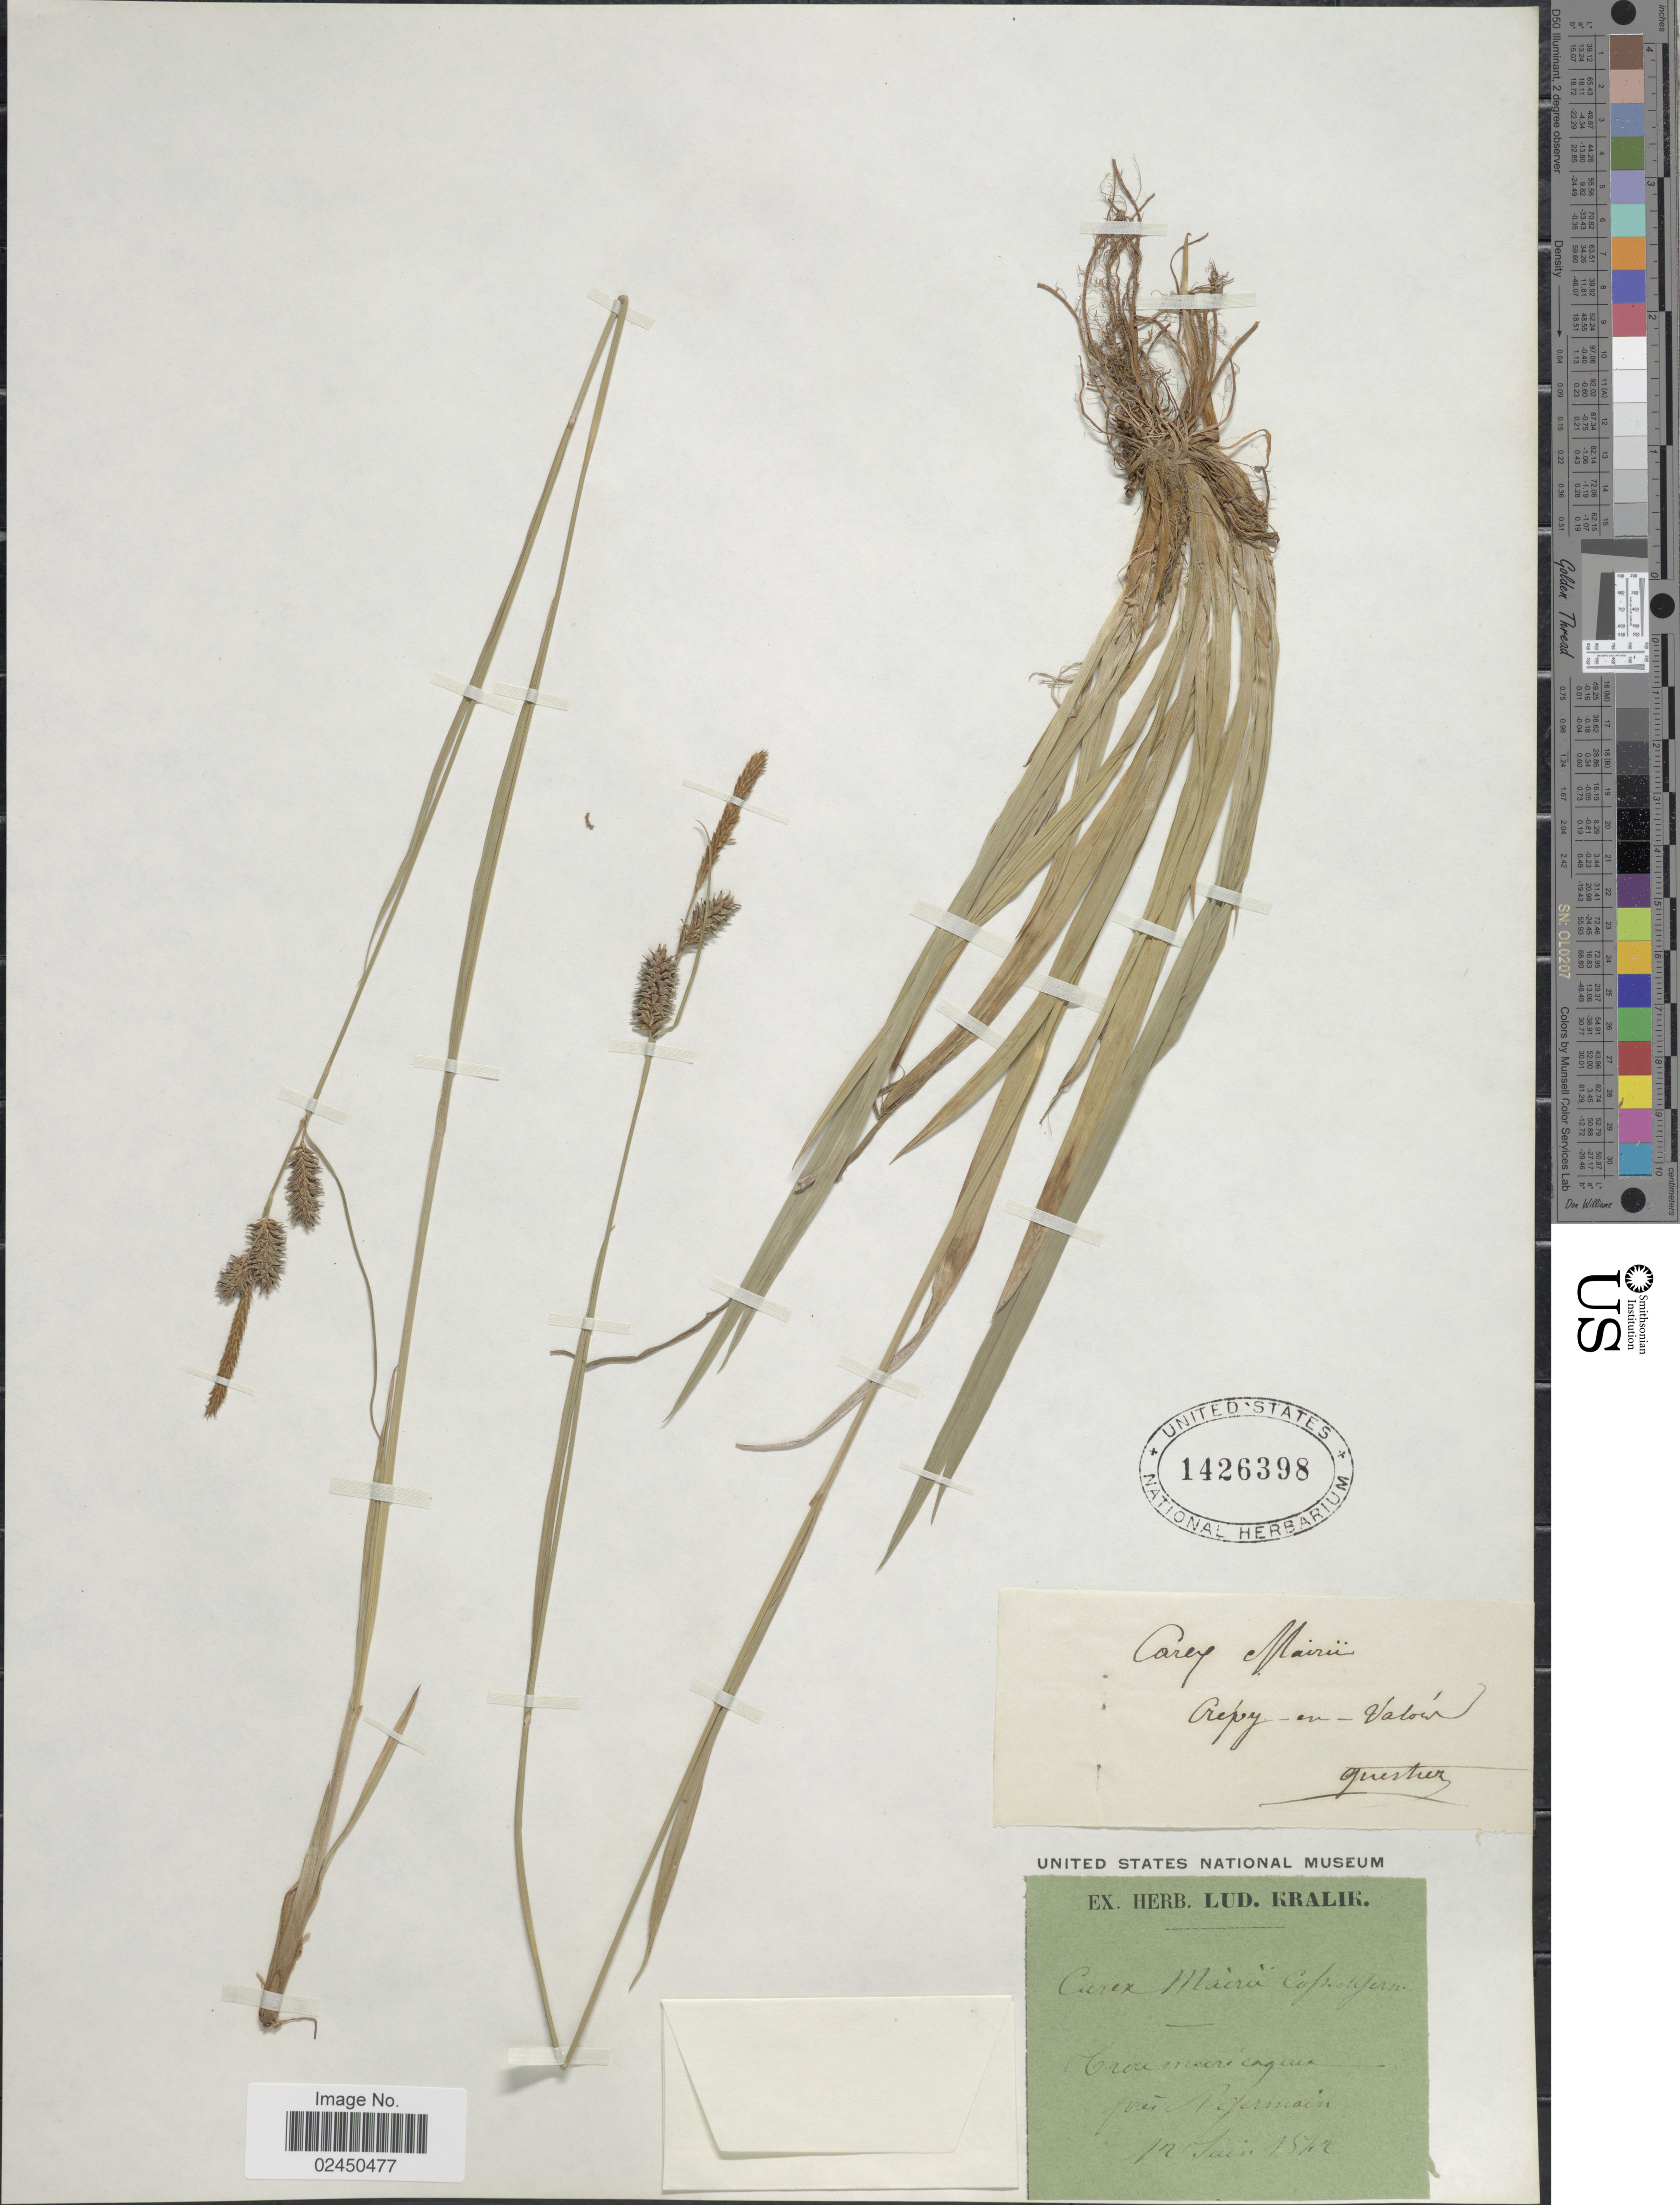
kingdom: Plantae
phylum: Tracheophyta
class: Liliopsida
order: Poales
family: Cyperaceae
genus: Carex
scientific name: Carex mairei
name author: Coss. & Germ.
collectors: A. Questier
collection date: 1872-06-12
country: France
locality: Crepy-en-Valour. Crece mare cague pres R. germain [interpreted]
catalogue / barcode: US 1526398